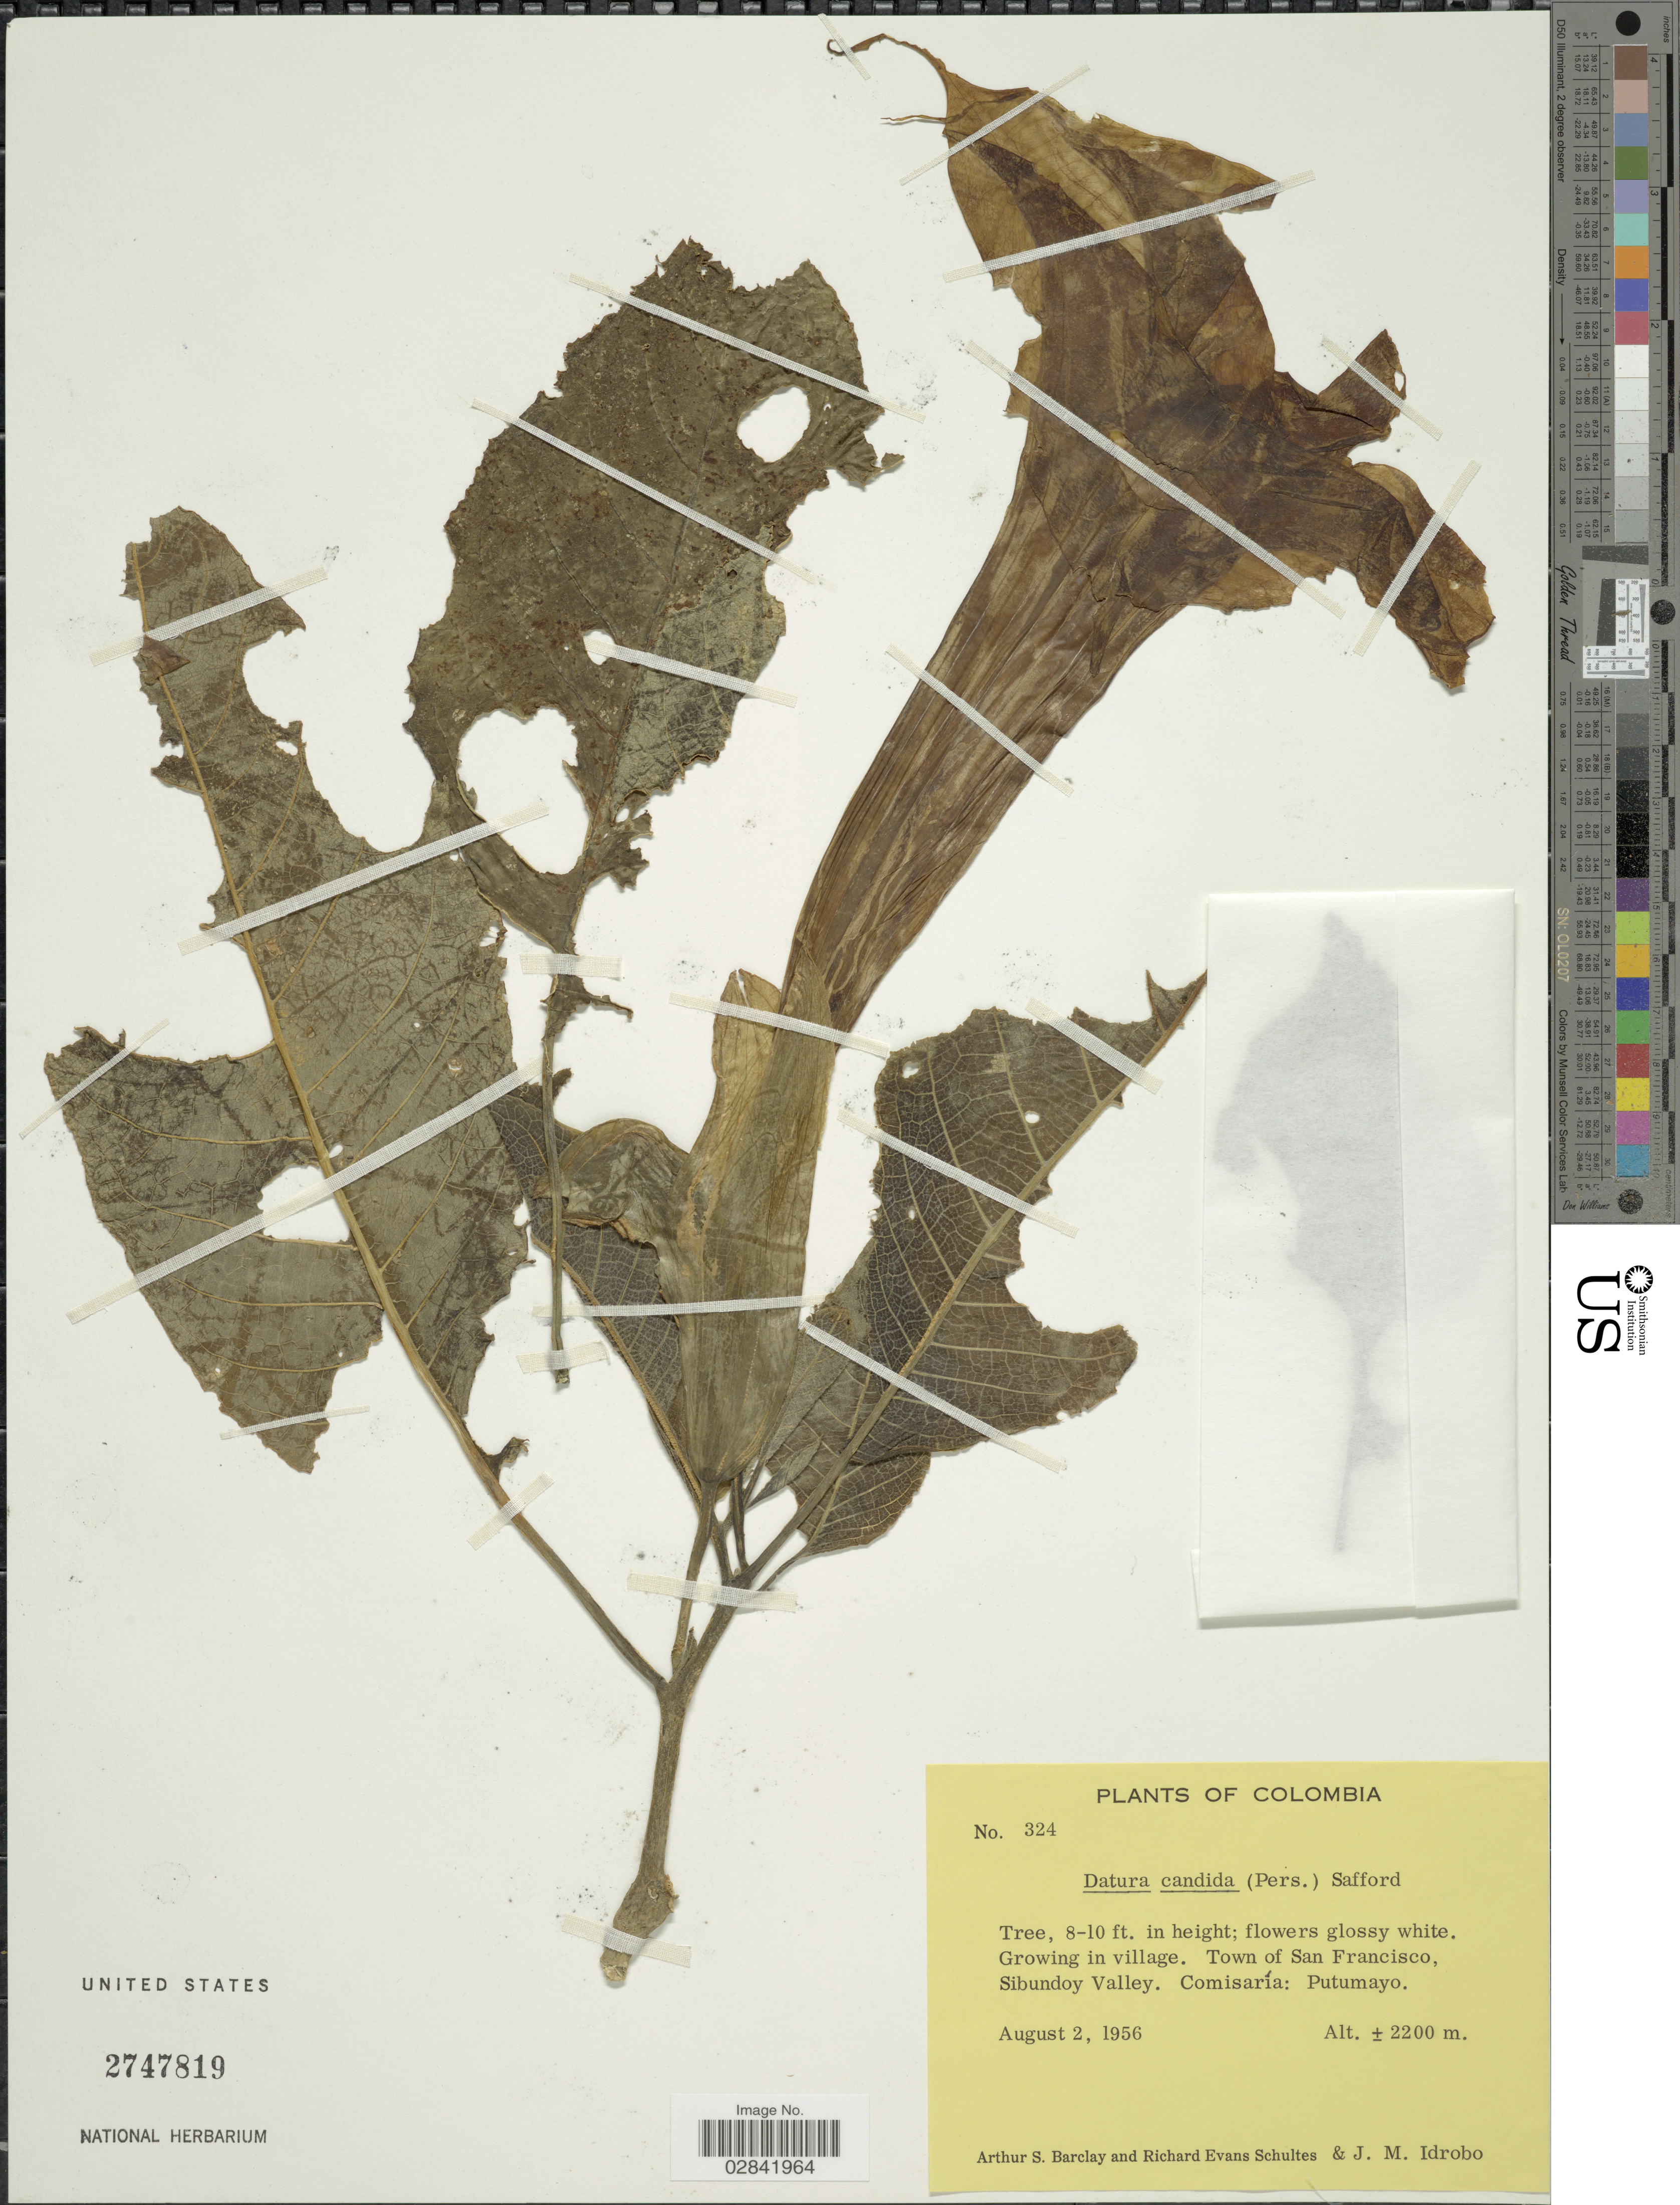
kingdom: Plantae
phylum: Tracheophyta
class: Magnoliopsida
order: Solanales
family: Solanaceae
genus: Brugmansia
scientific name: Brugmansia x candida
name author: Pers.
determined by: (US) Smithsonian Institution - National Museum of Natural History - Department of Botany (UNITED STATES)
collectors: A. S. Barclay, R. E. Schultes & J. M. Idrobo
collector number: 324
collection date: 1956-08-02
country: Colombia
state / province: Putumayo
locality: Town of San Francisco, Sibundoy Valley. Comisaría: Putumayo.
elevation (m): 2200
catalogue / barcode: US 2747819